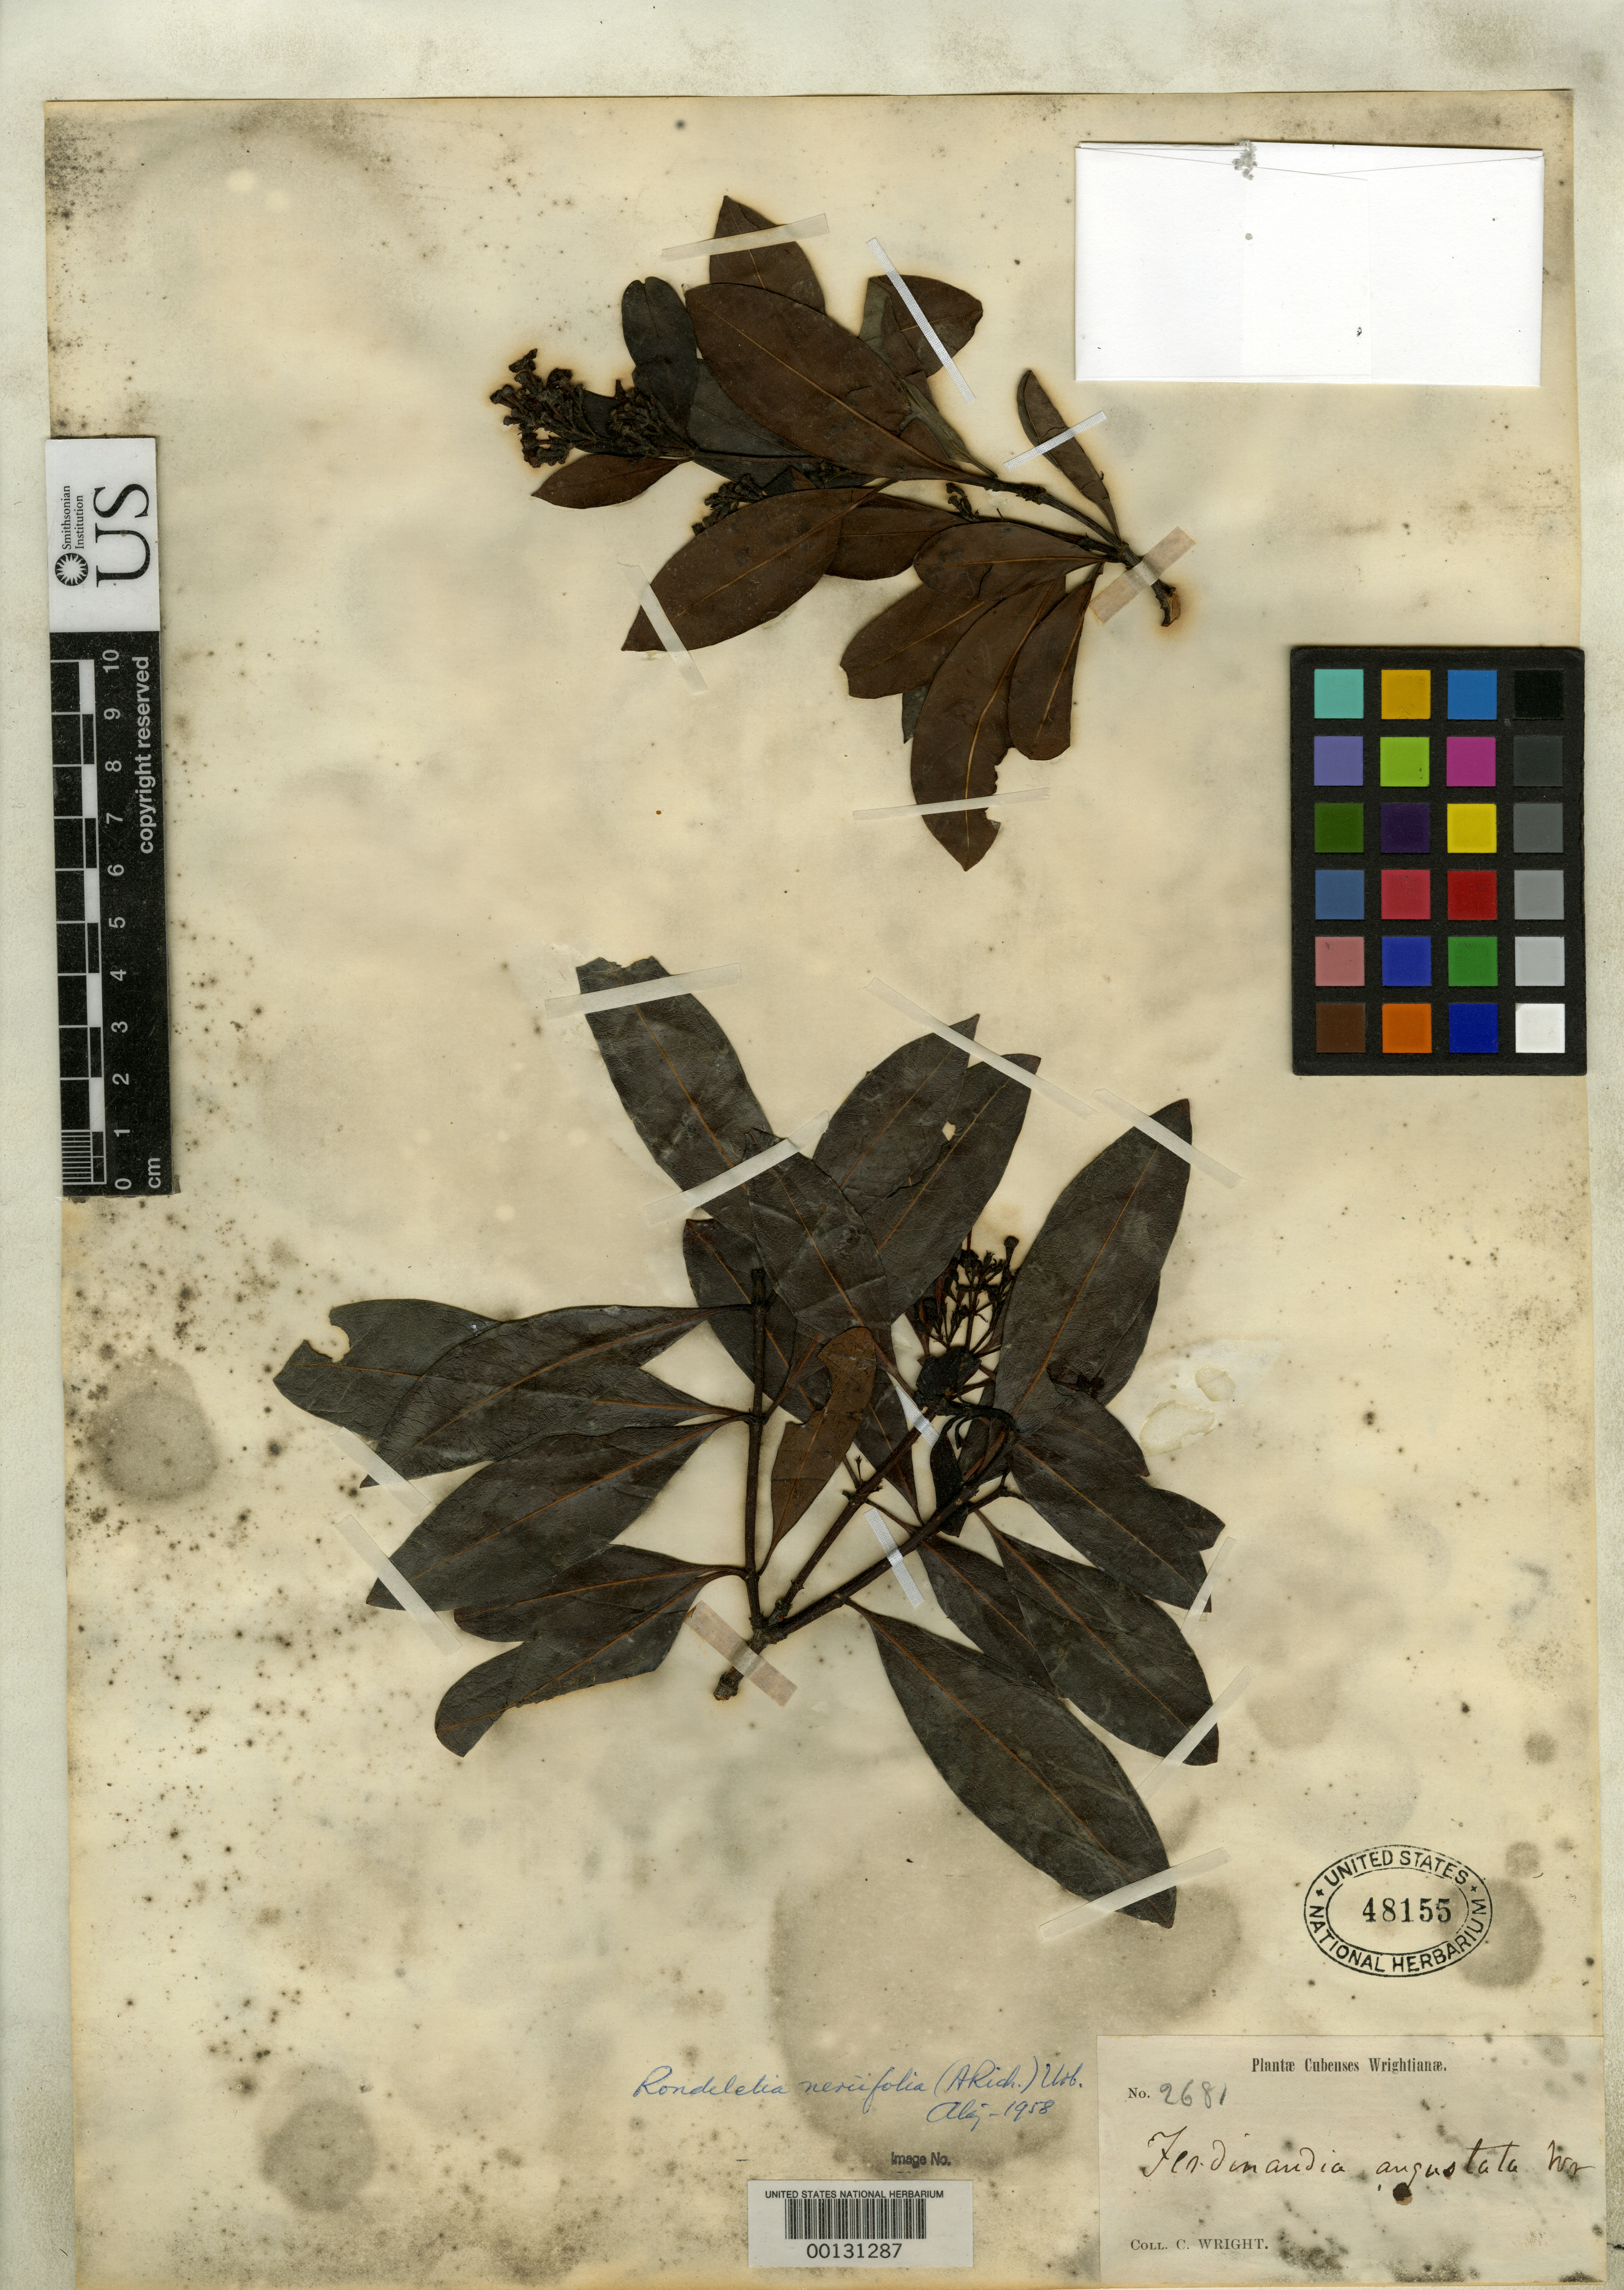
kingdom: Plantae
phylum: Tracheophyta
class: Magnoliopsida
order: Gentianales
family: Rubiaceae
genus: Ferdinandea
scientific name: Ferdinandea angustata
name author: C. Wright in Griseb.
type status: Isotype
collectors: C. Wright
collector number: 2681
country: Cuba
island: Greater Antilles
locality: Toscano.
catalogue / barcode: US 48155